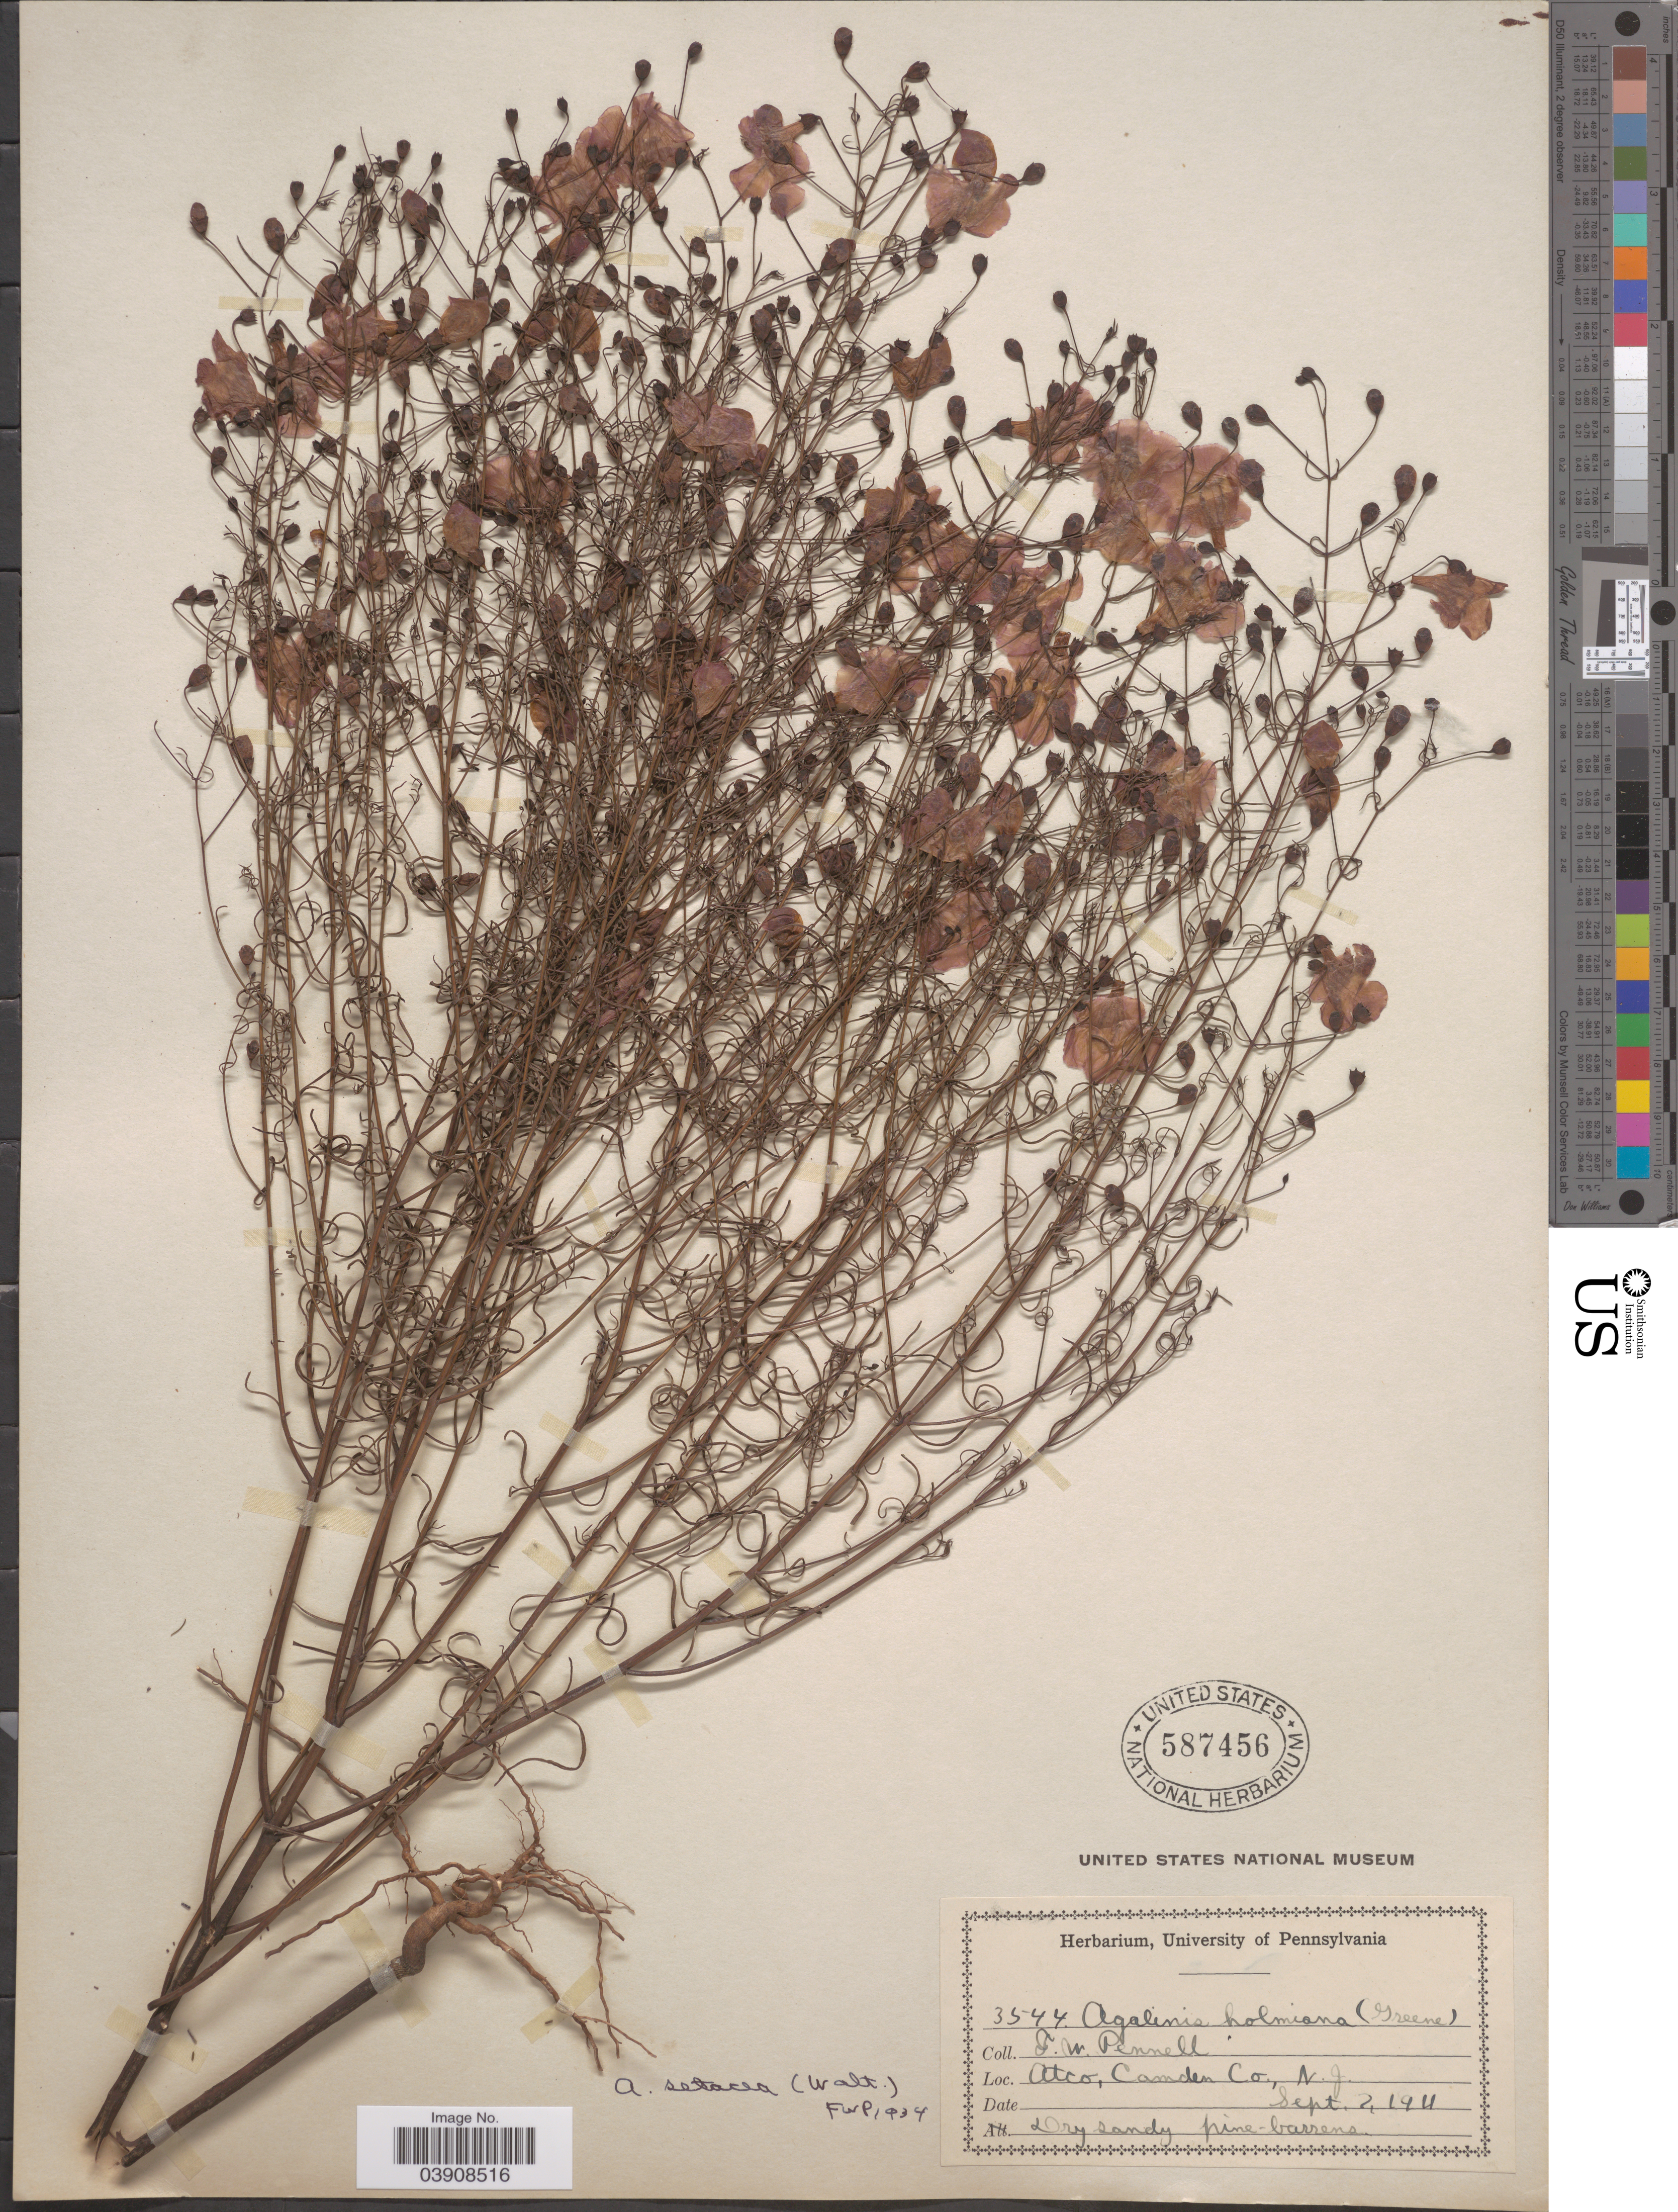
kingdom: Plantae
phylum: Tracheophyta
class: Magnoliopsida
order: Lamiales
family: Orobanchaceae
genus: Agalinis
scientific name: Agalinis setacea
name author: (J.F. Gmel.) Raf.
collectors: F. W. Pennell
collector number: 3544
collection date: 1911-09-02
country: United States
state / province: New Jersey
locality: Atco, Camden Co.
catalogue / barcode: US 587456